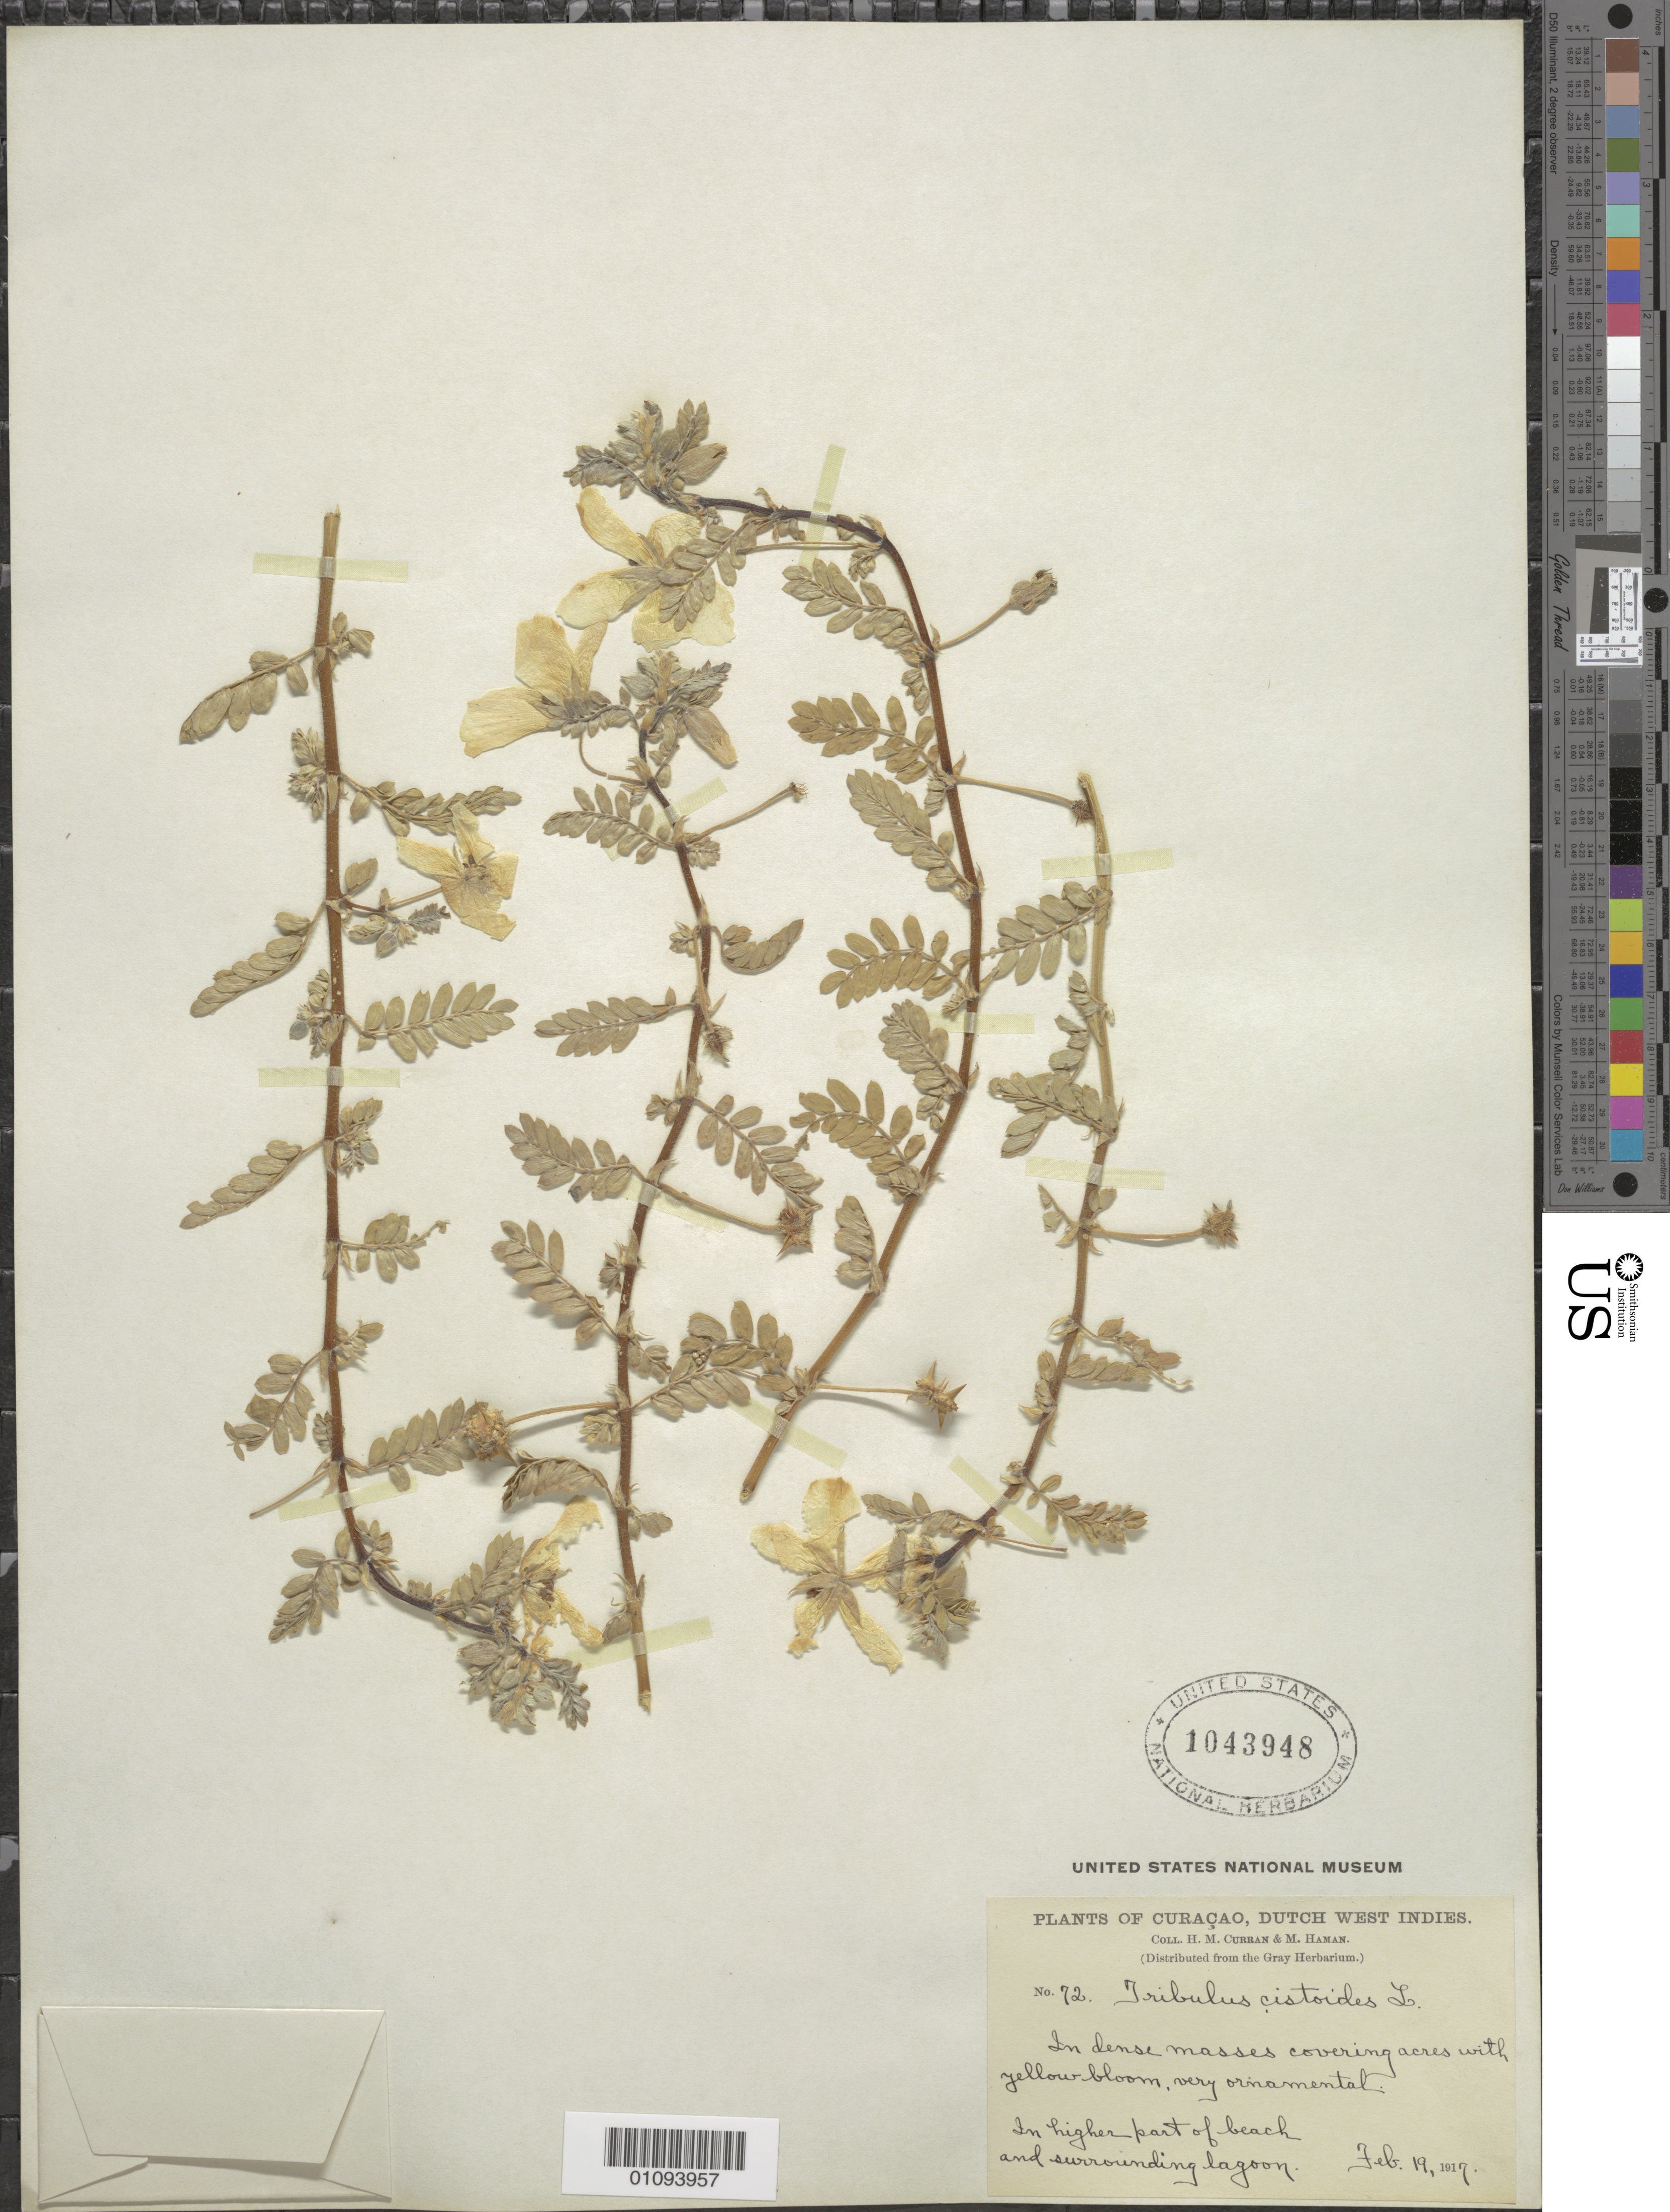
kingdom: Plantae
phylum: Tracheophyta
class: Magnoliopsida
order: Zygophyllales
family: Zygophyllaceae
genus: Tribulus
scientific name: Tribulus cistoides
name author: L.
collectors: H. M. Curran & M. Haman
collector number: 72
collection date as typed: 19 Feb 1917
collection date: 1917-02-19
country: Curaçao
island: Curaçao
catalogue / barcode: US 1043948